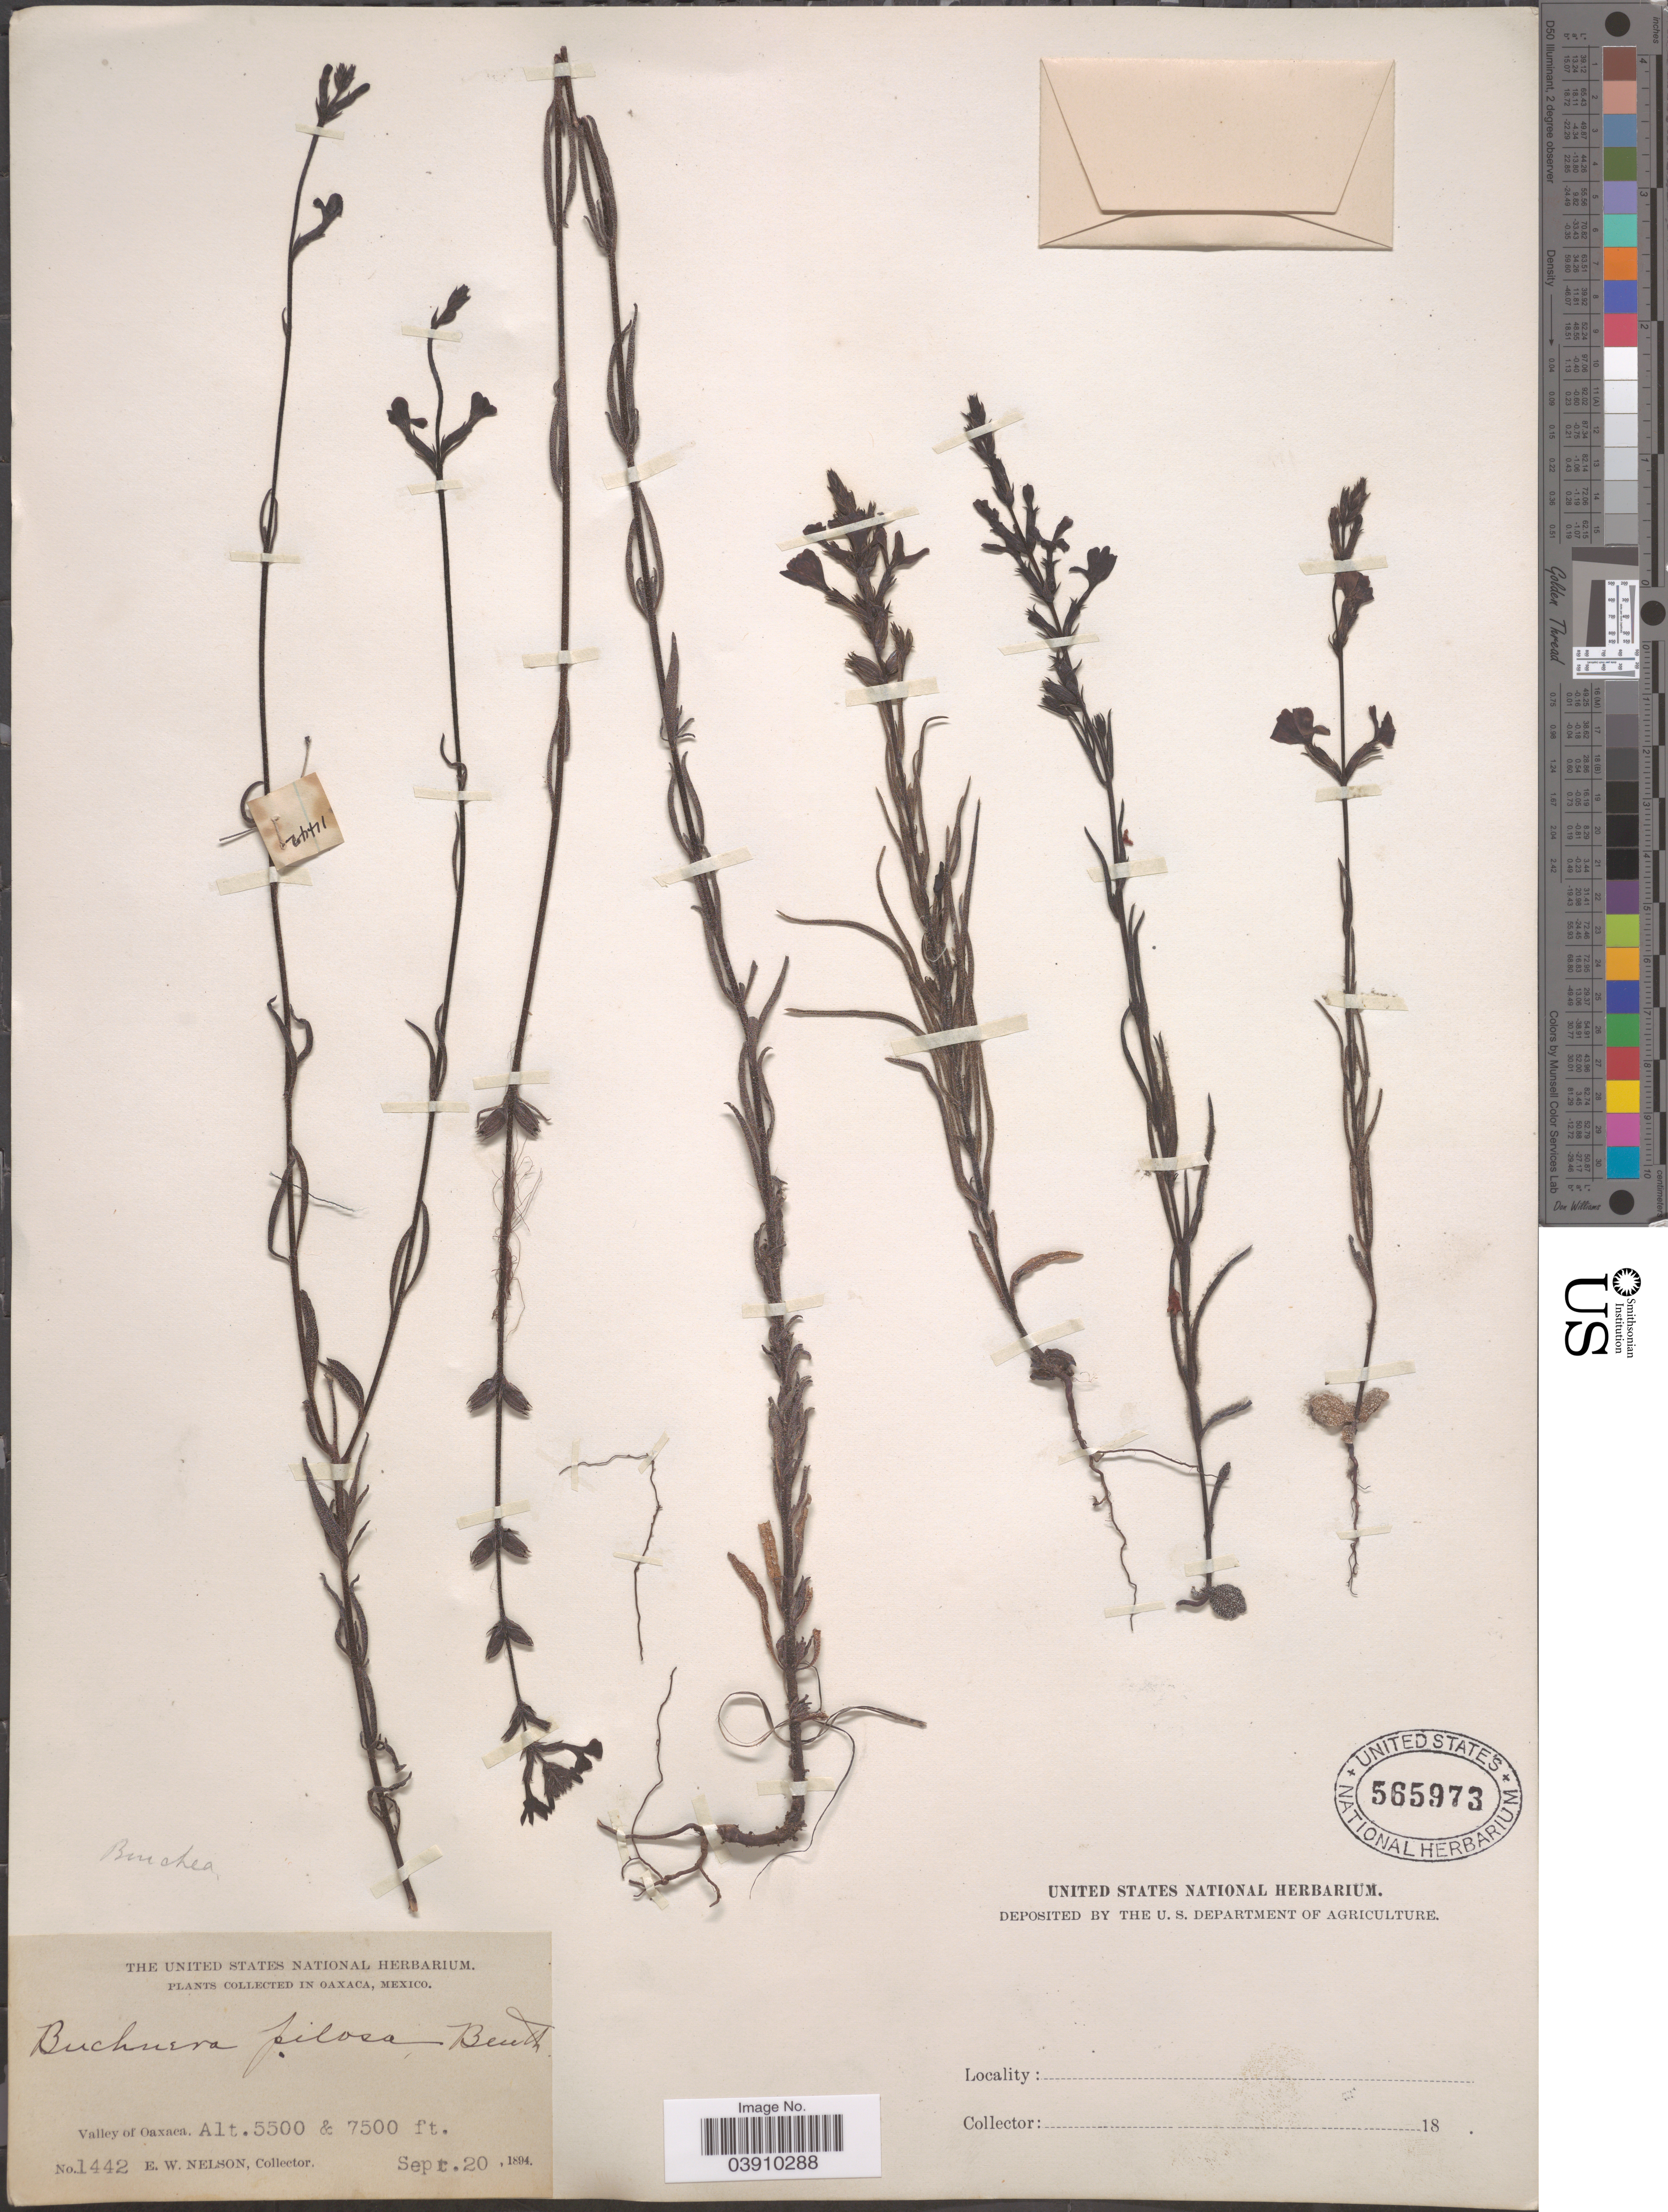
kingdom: Plantae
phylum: Tracheophyta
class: Magnoliopsida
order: Lamiales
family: Orobanchaceae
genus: Buchnera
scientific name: Buchnera pusilla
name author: Kunth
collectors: E. W. Nelson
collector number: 1442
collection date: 1894-09-20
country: Mexico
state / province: Oaxaca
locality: Valley of Oaxaca.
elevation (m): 1676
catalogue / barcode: US 565973